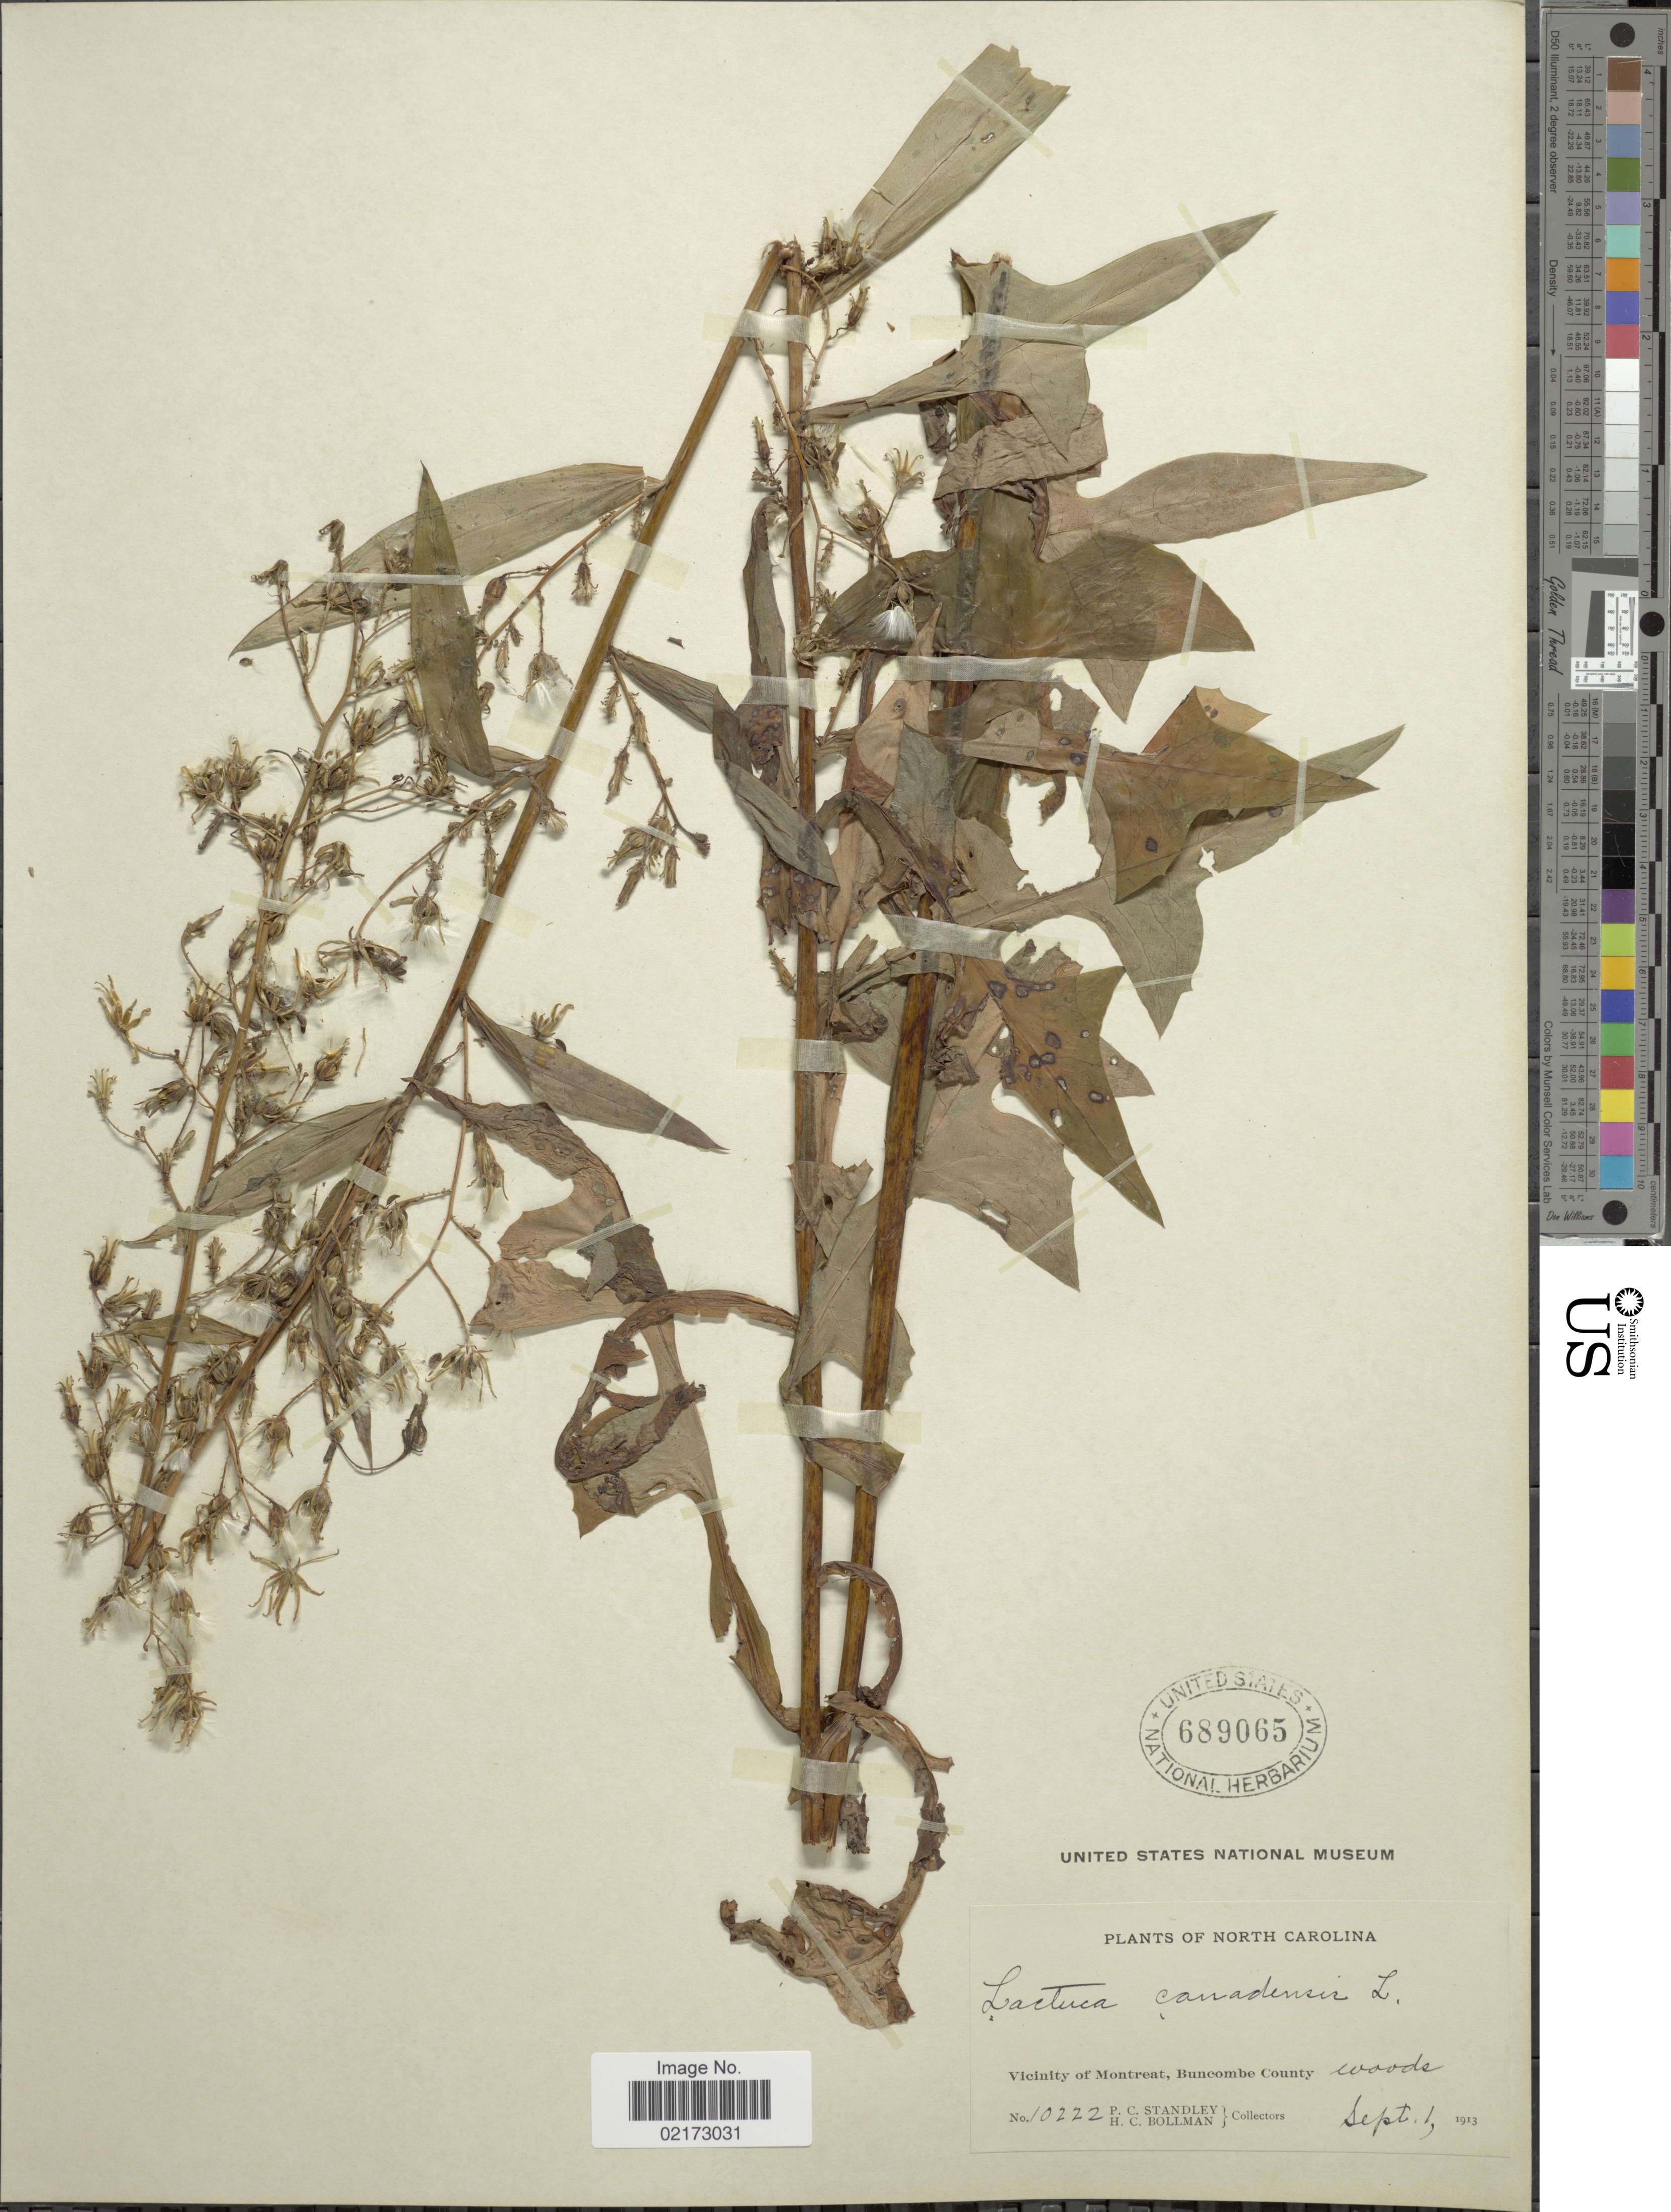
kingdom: Plantae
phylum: Tracheophyta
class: Magnoliopsida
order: Asterales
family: Asteraceae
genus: Lactuca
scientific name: Lactuca canadensis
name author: L.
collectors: P. C. Standley & H. C. Bollman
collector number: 10222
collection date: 1913-09-01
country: United States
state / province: North Carolina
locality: Vicinity of Montreat, Buncombe County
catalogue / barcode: US 689065